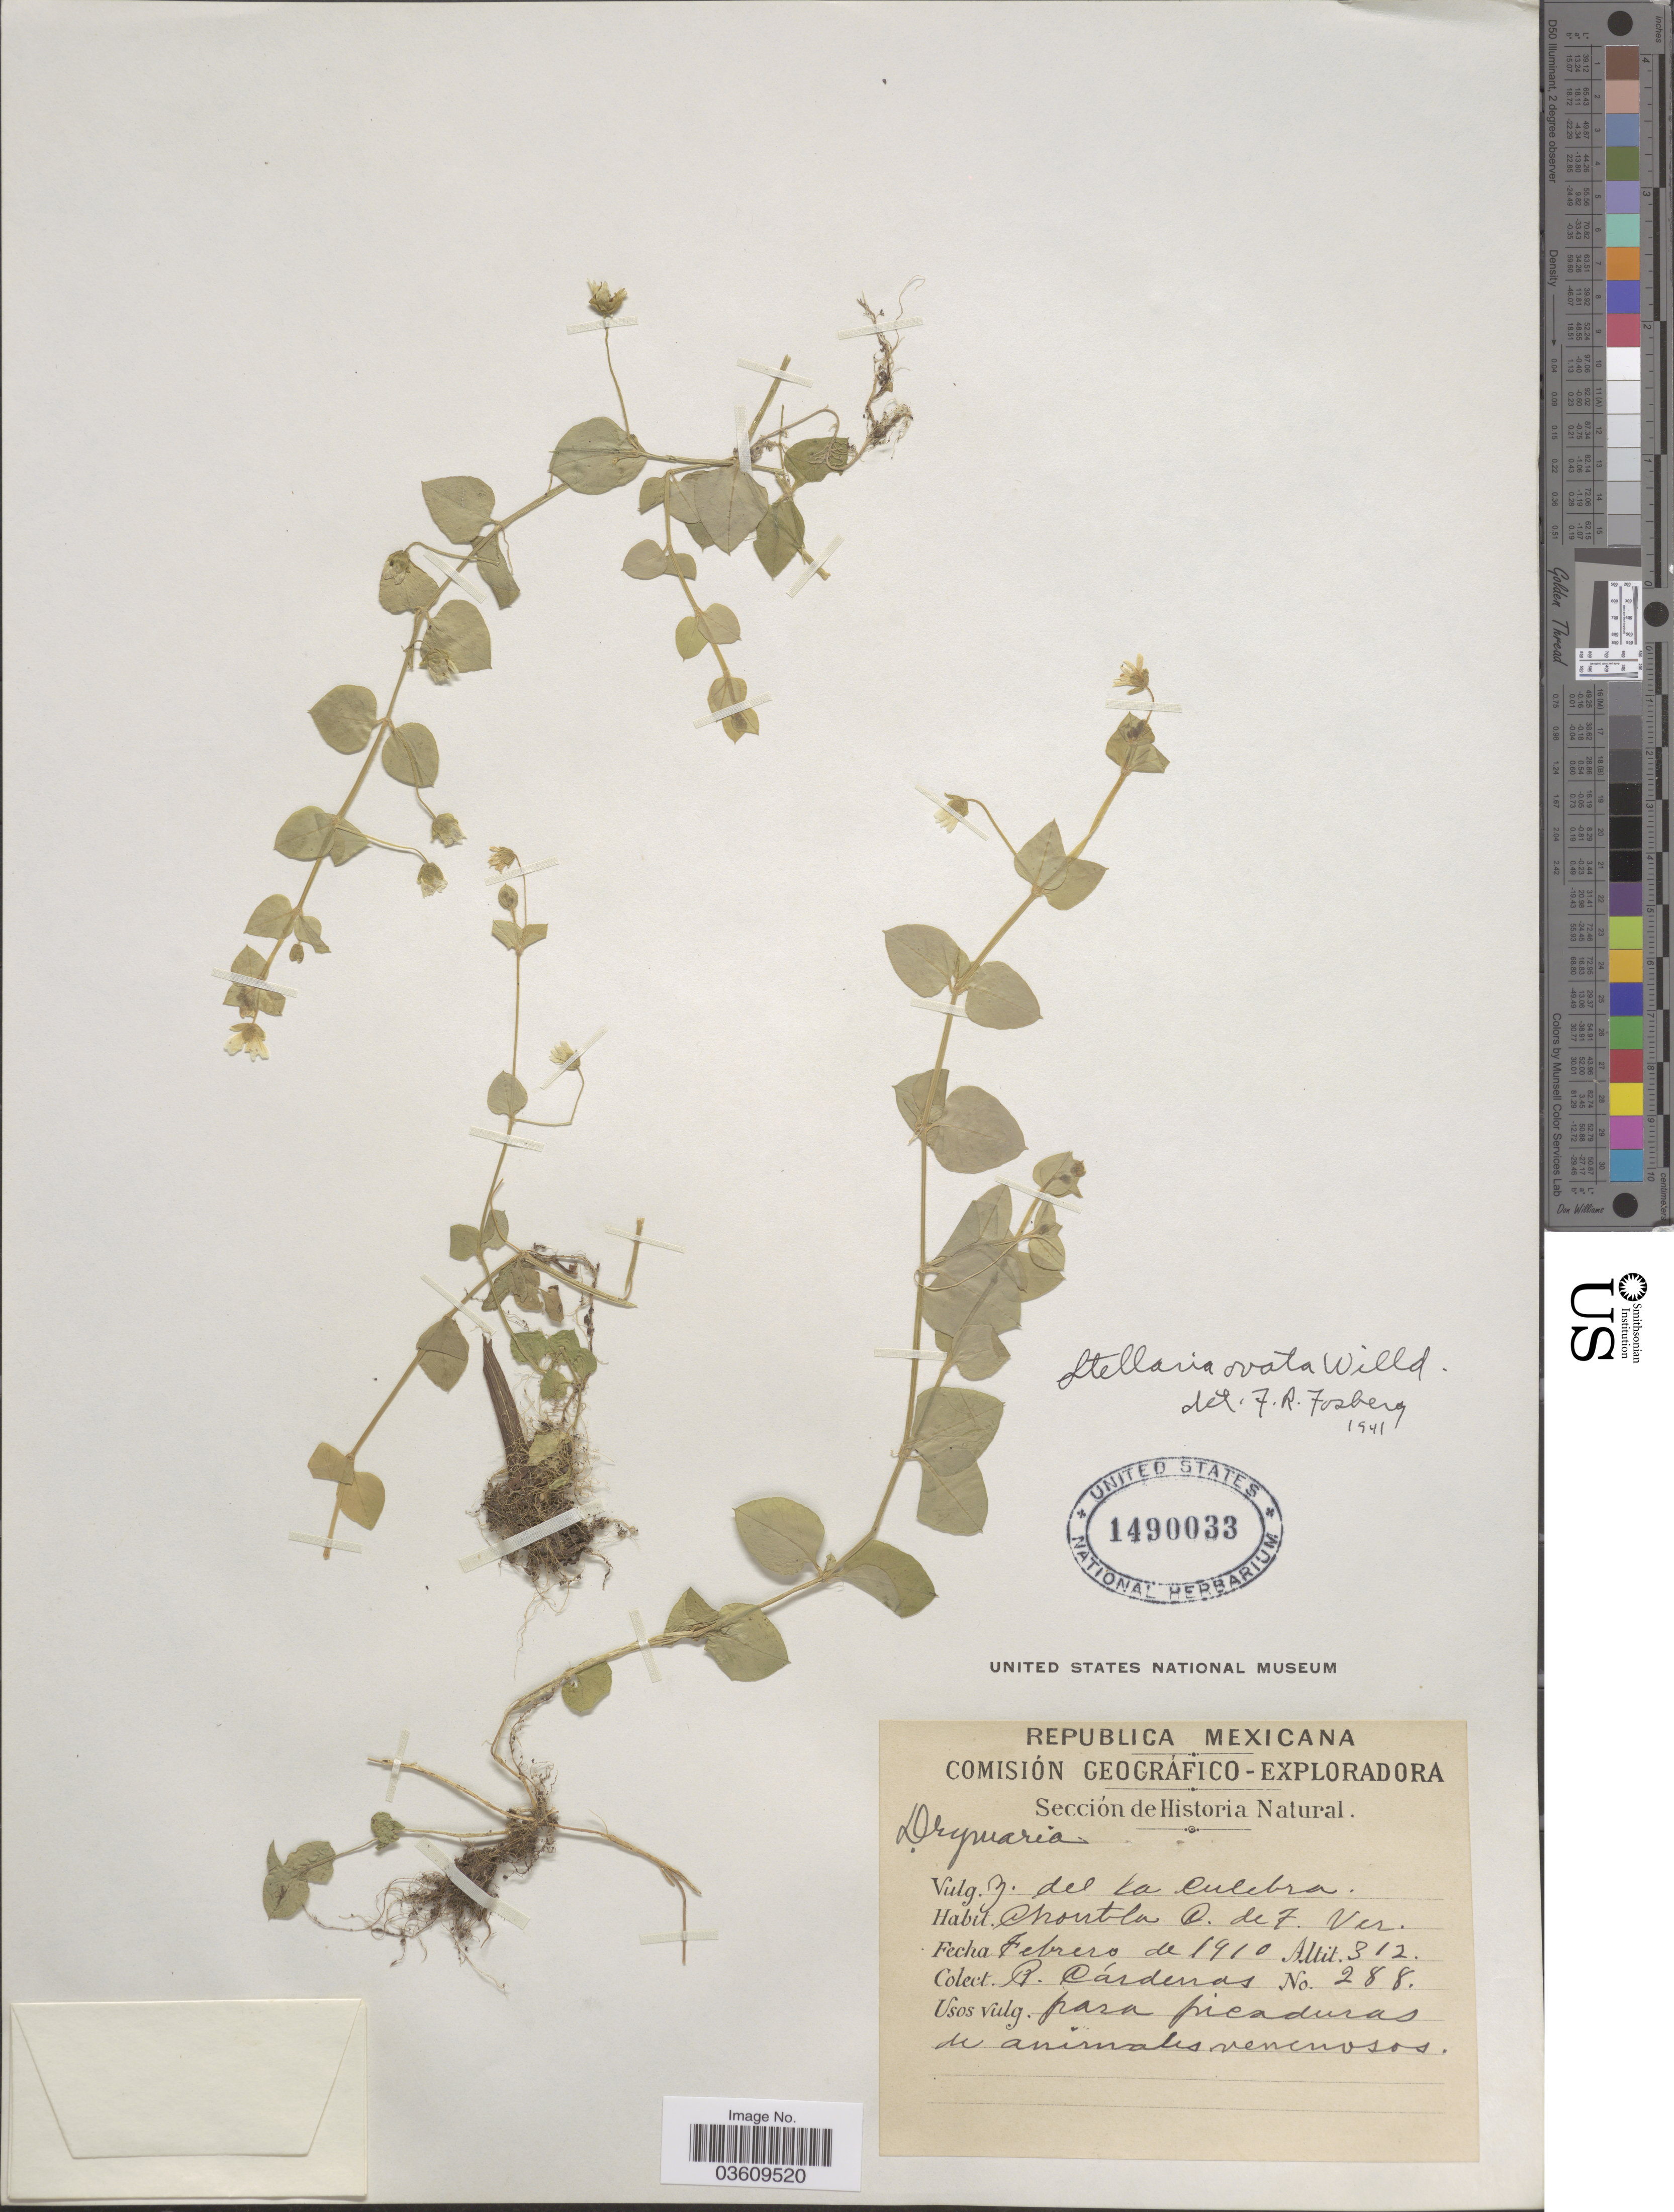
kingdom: Plantae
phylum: Tracheophyta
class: Magnoliopsida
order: Caryophyllales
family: Caryophyllaceae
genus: Stellaria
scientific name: Stellaria ovata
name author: Willd.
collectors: R. Cárdenas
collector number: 288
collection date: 1910-02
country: Mexico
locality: Chontla C. de T. Ver.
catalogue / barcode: US 1490033